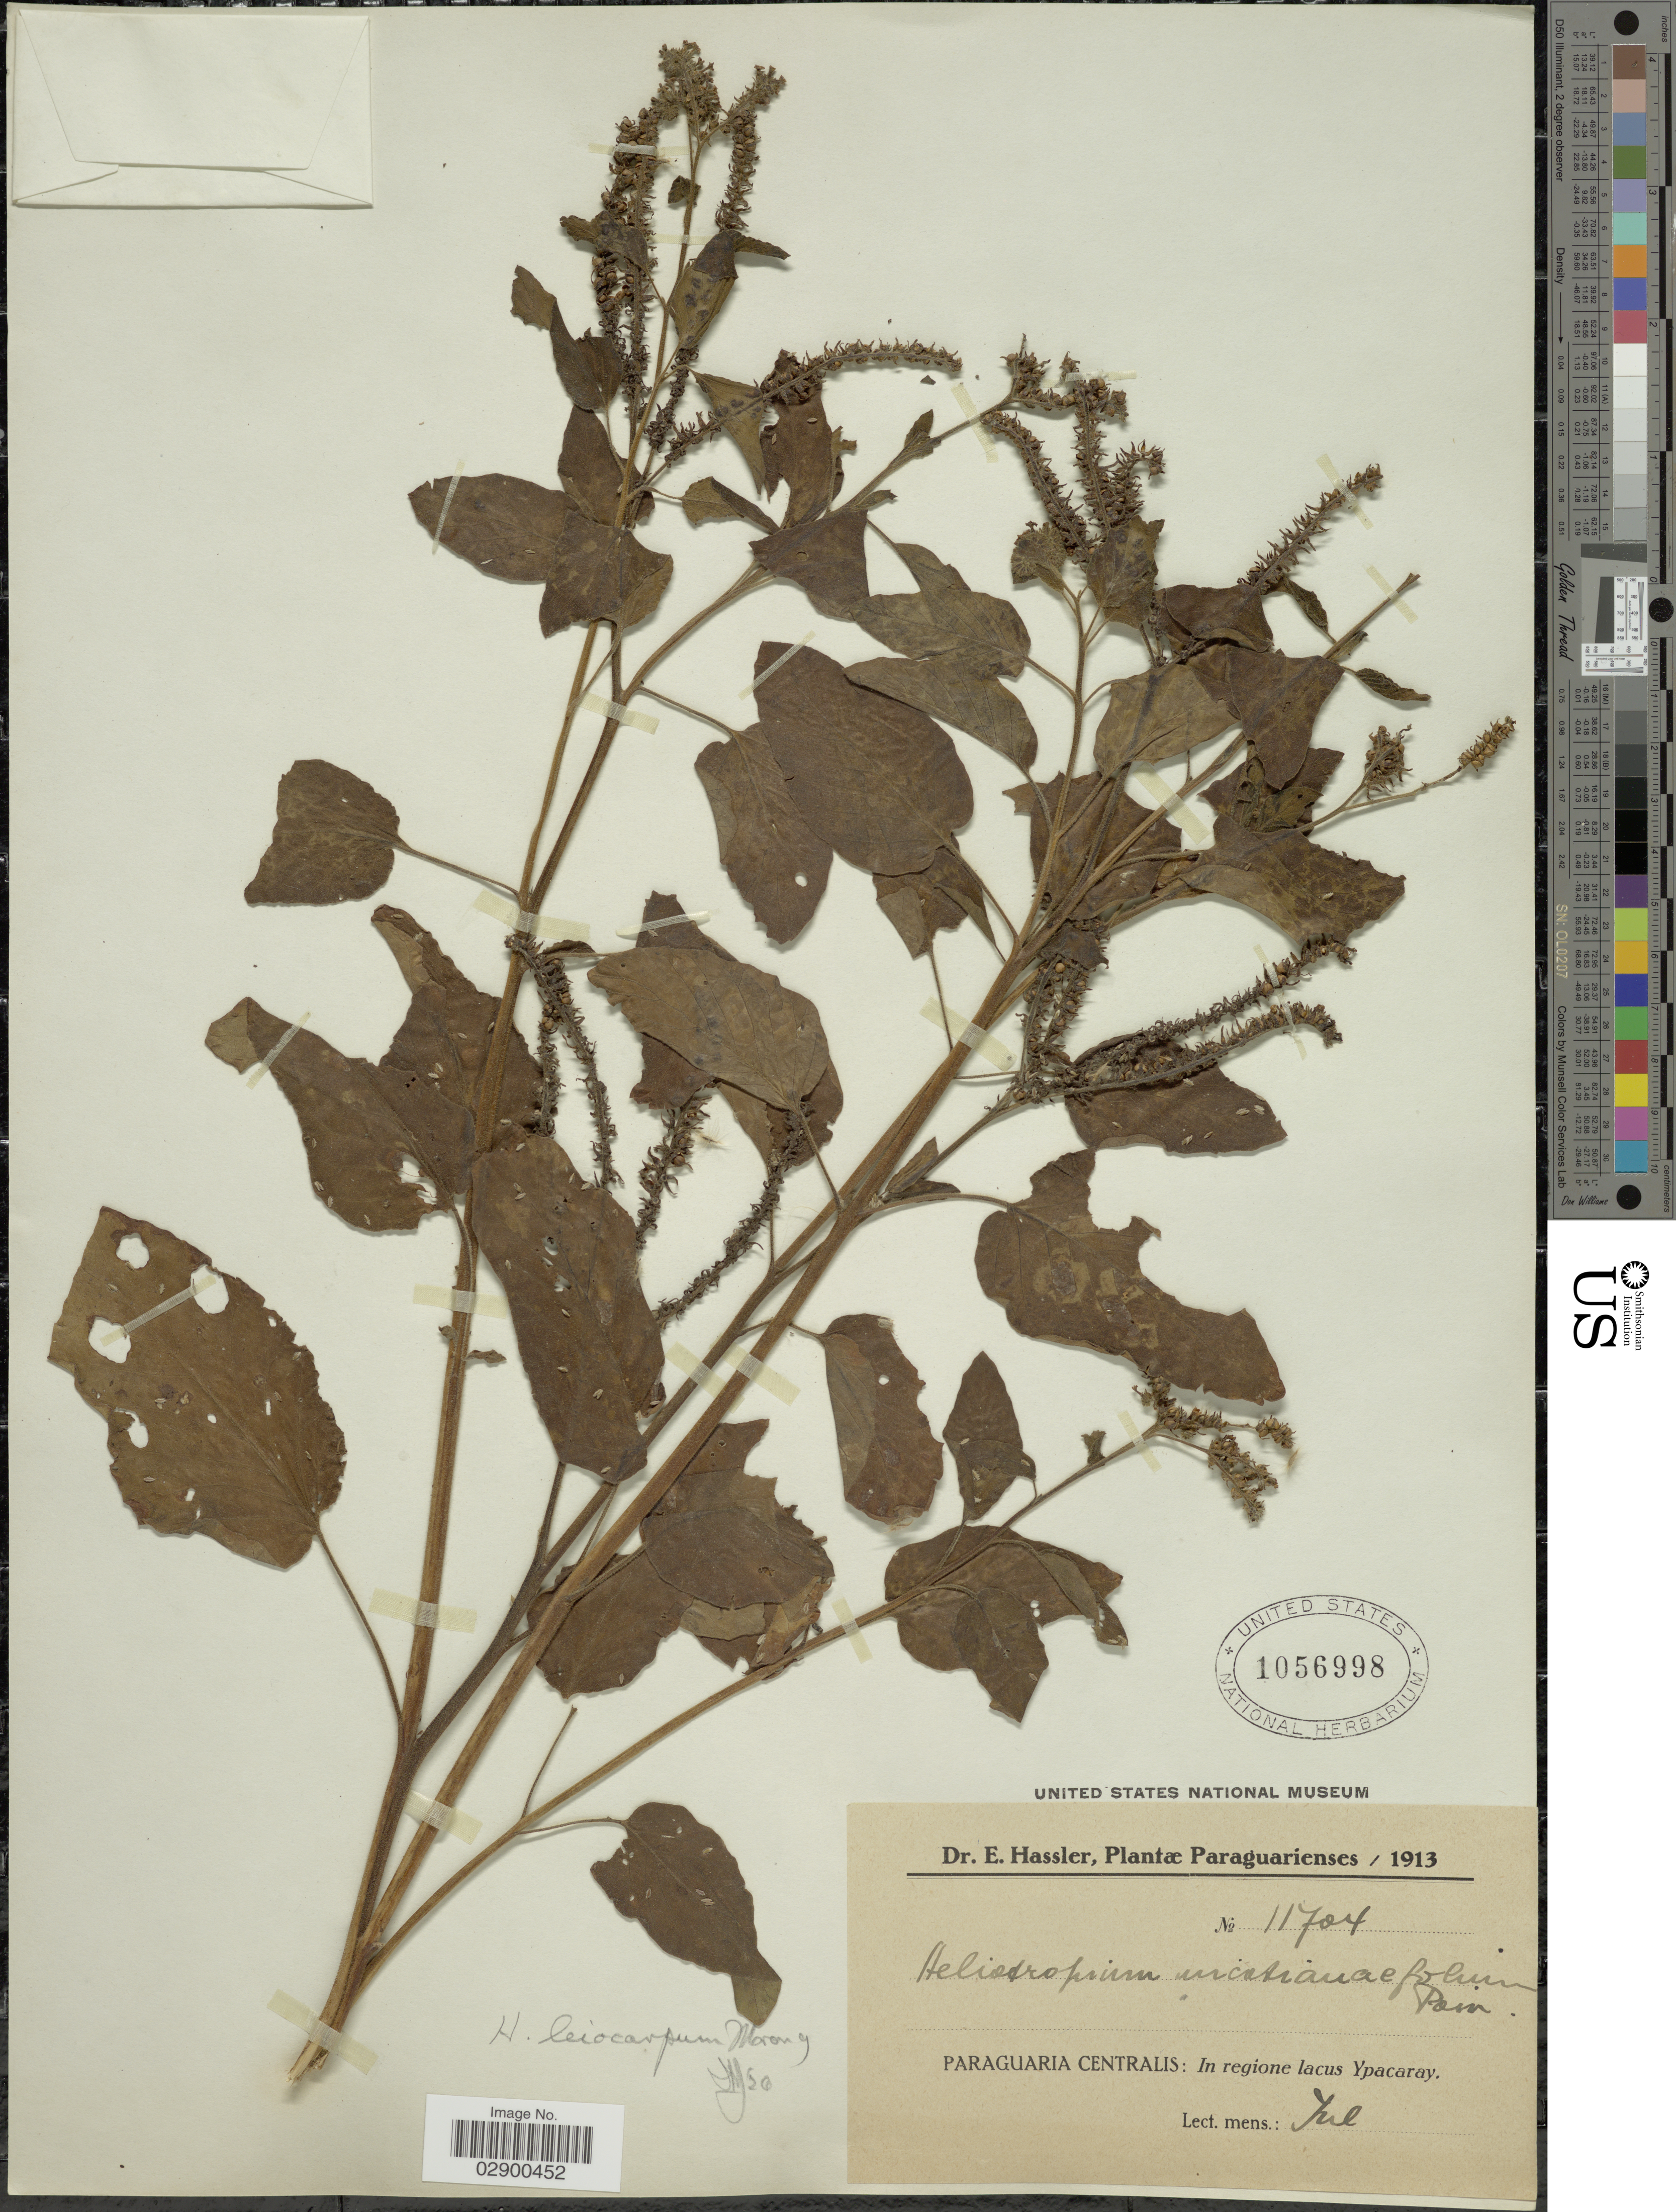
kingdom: Plantae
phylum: Tracheophyta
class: Magnoliopsida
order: Boraginales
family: Heliotropiaceae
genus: Heliotropium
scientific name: Heliotropium leiocarpum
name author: Morong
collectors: E. Hassler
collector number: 11704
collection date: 1913-07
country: Paraguay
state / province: Central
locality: Paraguaria Centralis, In Regione lacus Ypacaray.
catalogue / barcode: US 1056998